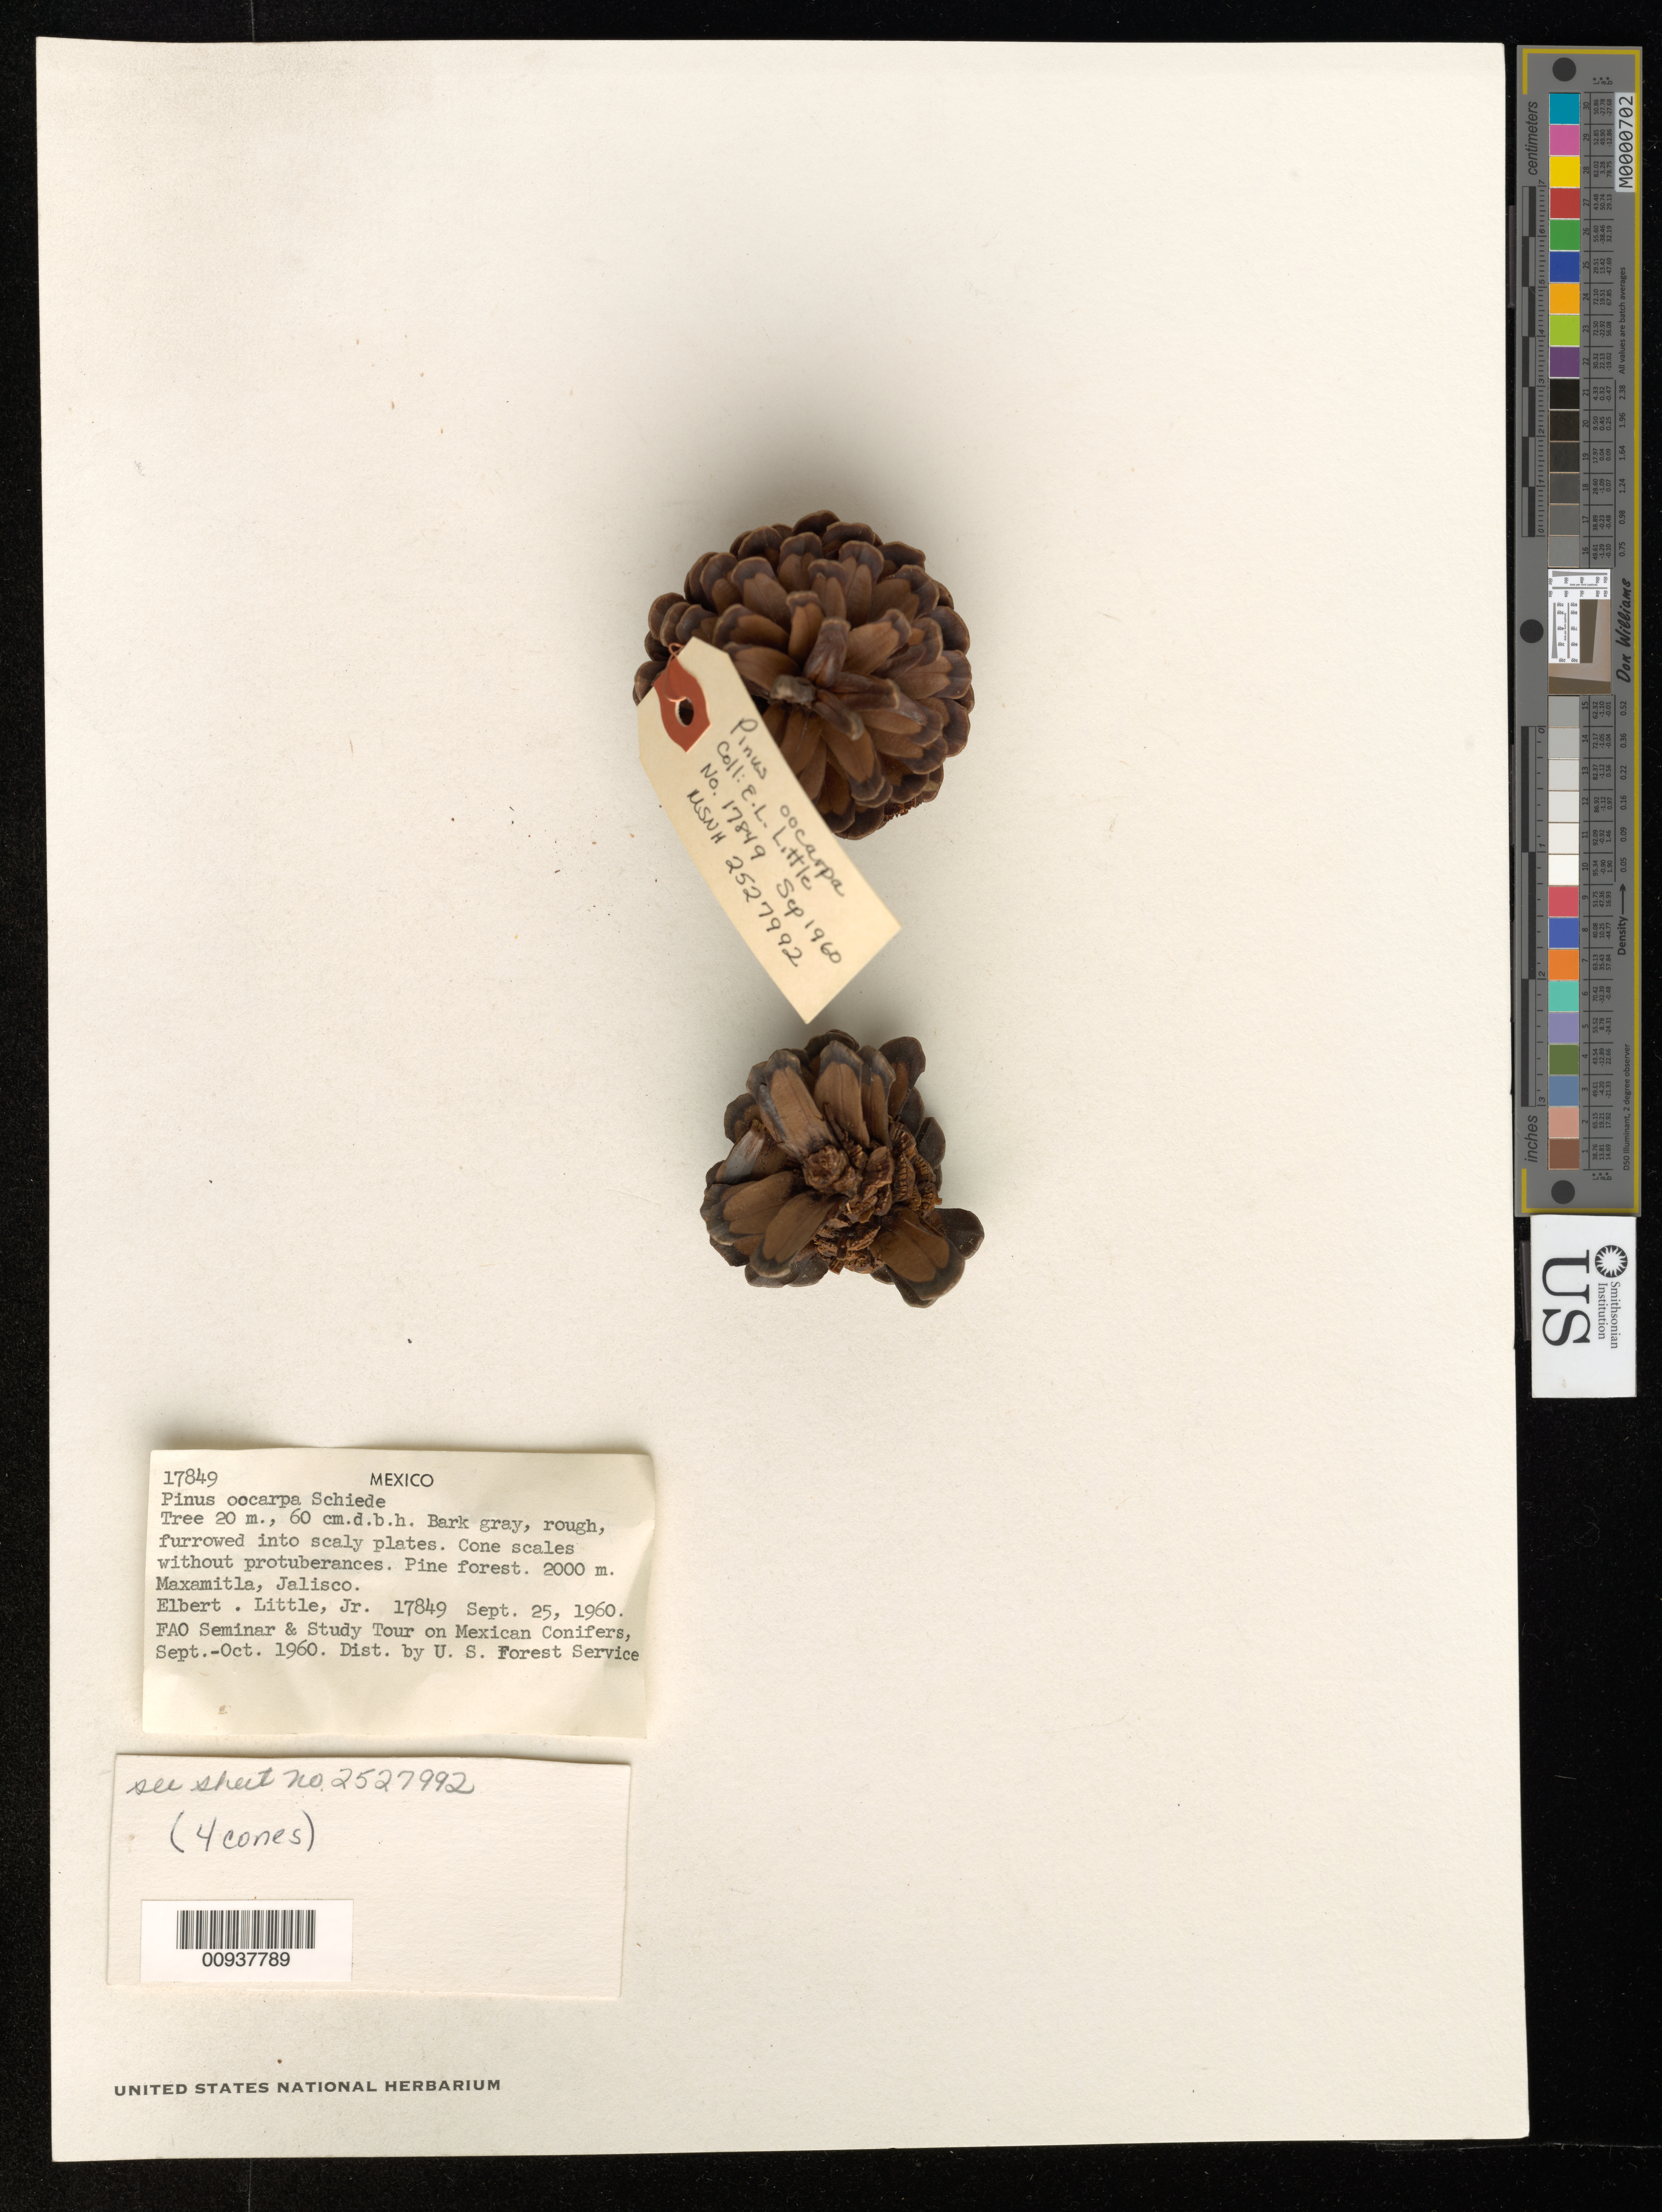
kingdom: Plantae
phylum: Tracheophyta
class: Pinopsida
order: Pinales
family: Pinaceae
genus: Pinus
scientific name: Pinus oocarpa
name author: Schiede ex Schltdl.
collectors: E. L. Little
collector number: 17849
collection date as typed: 25 Sep 1960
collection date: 1960-09-25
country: Mexico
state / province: Jalisco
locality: Mazamitla.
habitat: Pine forest.